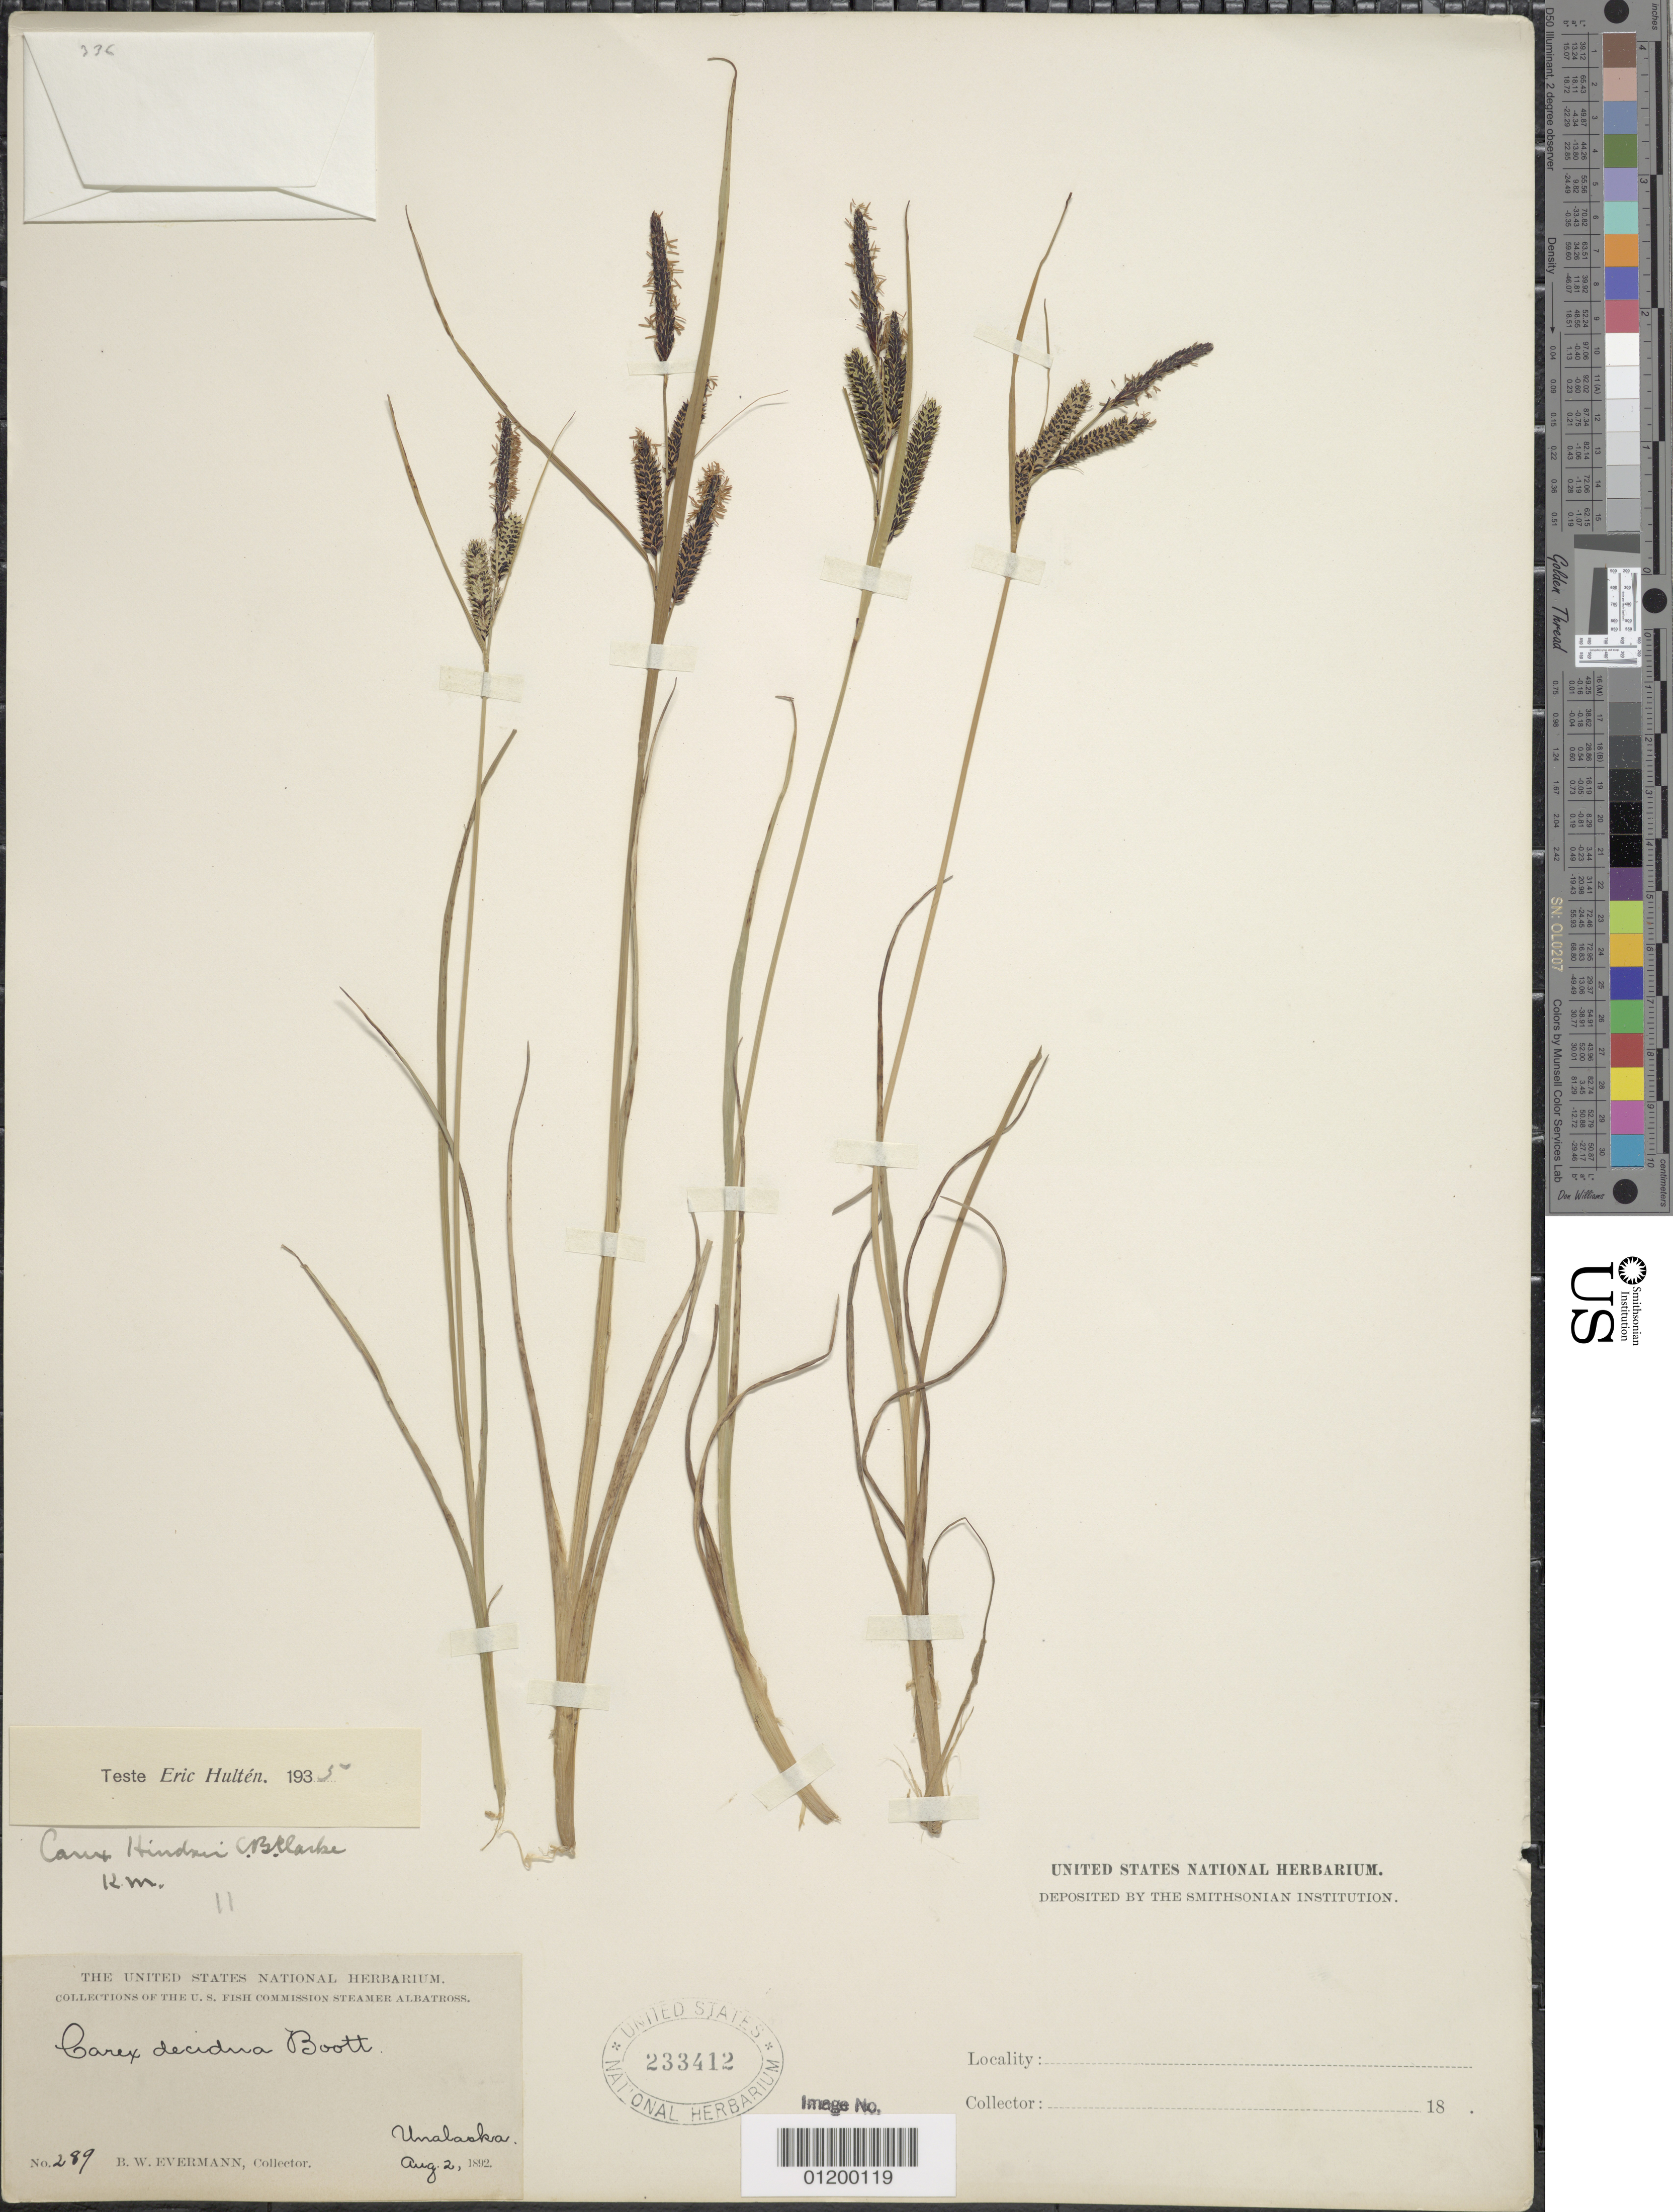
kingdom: Plantae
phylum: Tracheophyta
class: Liliopsida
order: Poales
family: Cyperaceae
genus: Carex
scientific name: Carex kelloggii var. limnophila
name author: (Holm) B.L. Wilson & R.E. Brainerd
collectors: B. W. Evermann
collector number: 289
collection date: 1892-08-02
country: United States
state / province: Alaska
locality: Unalaska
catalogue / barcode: US 233412